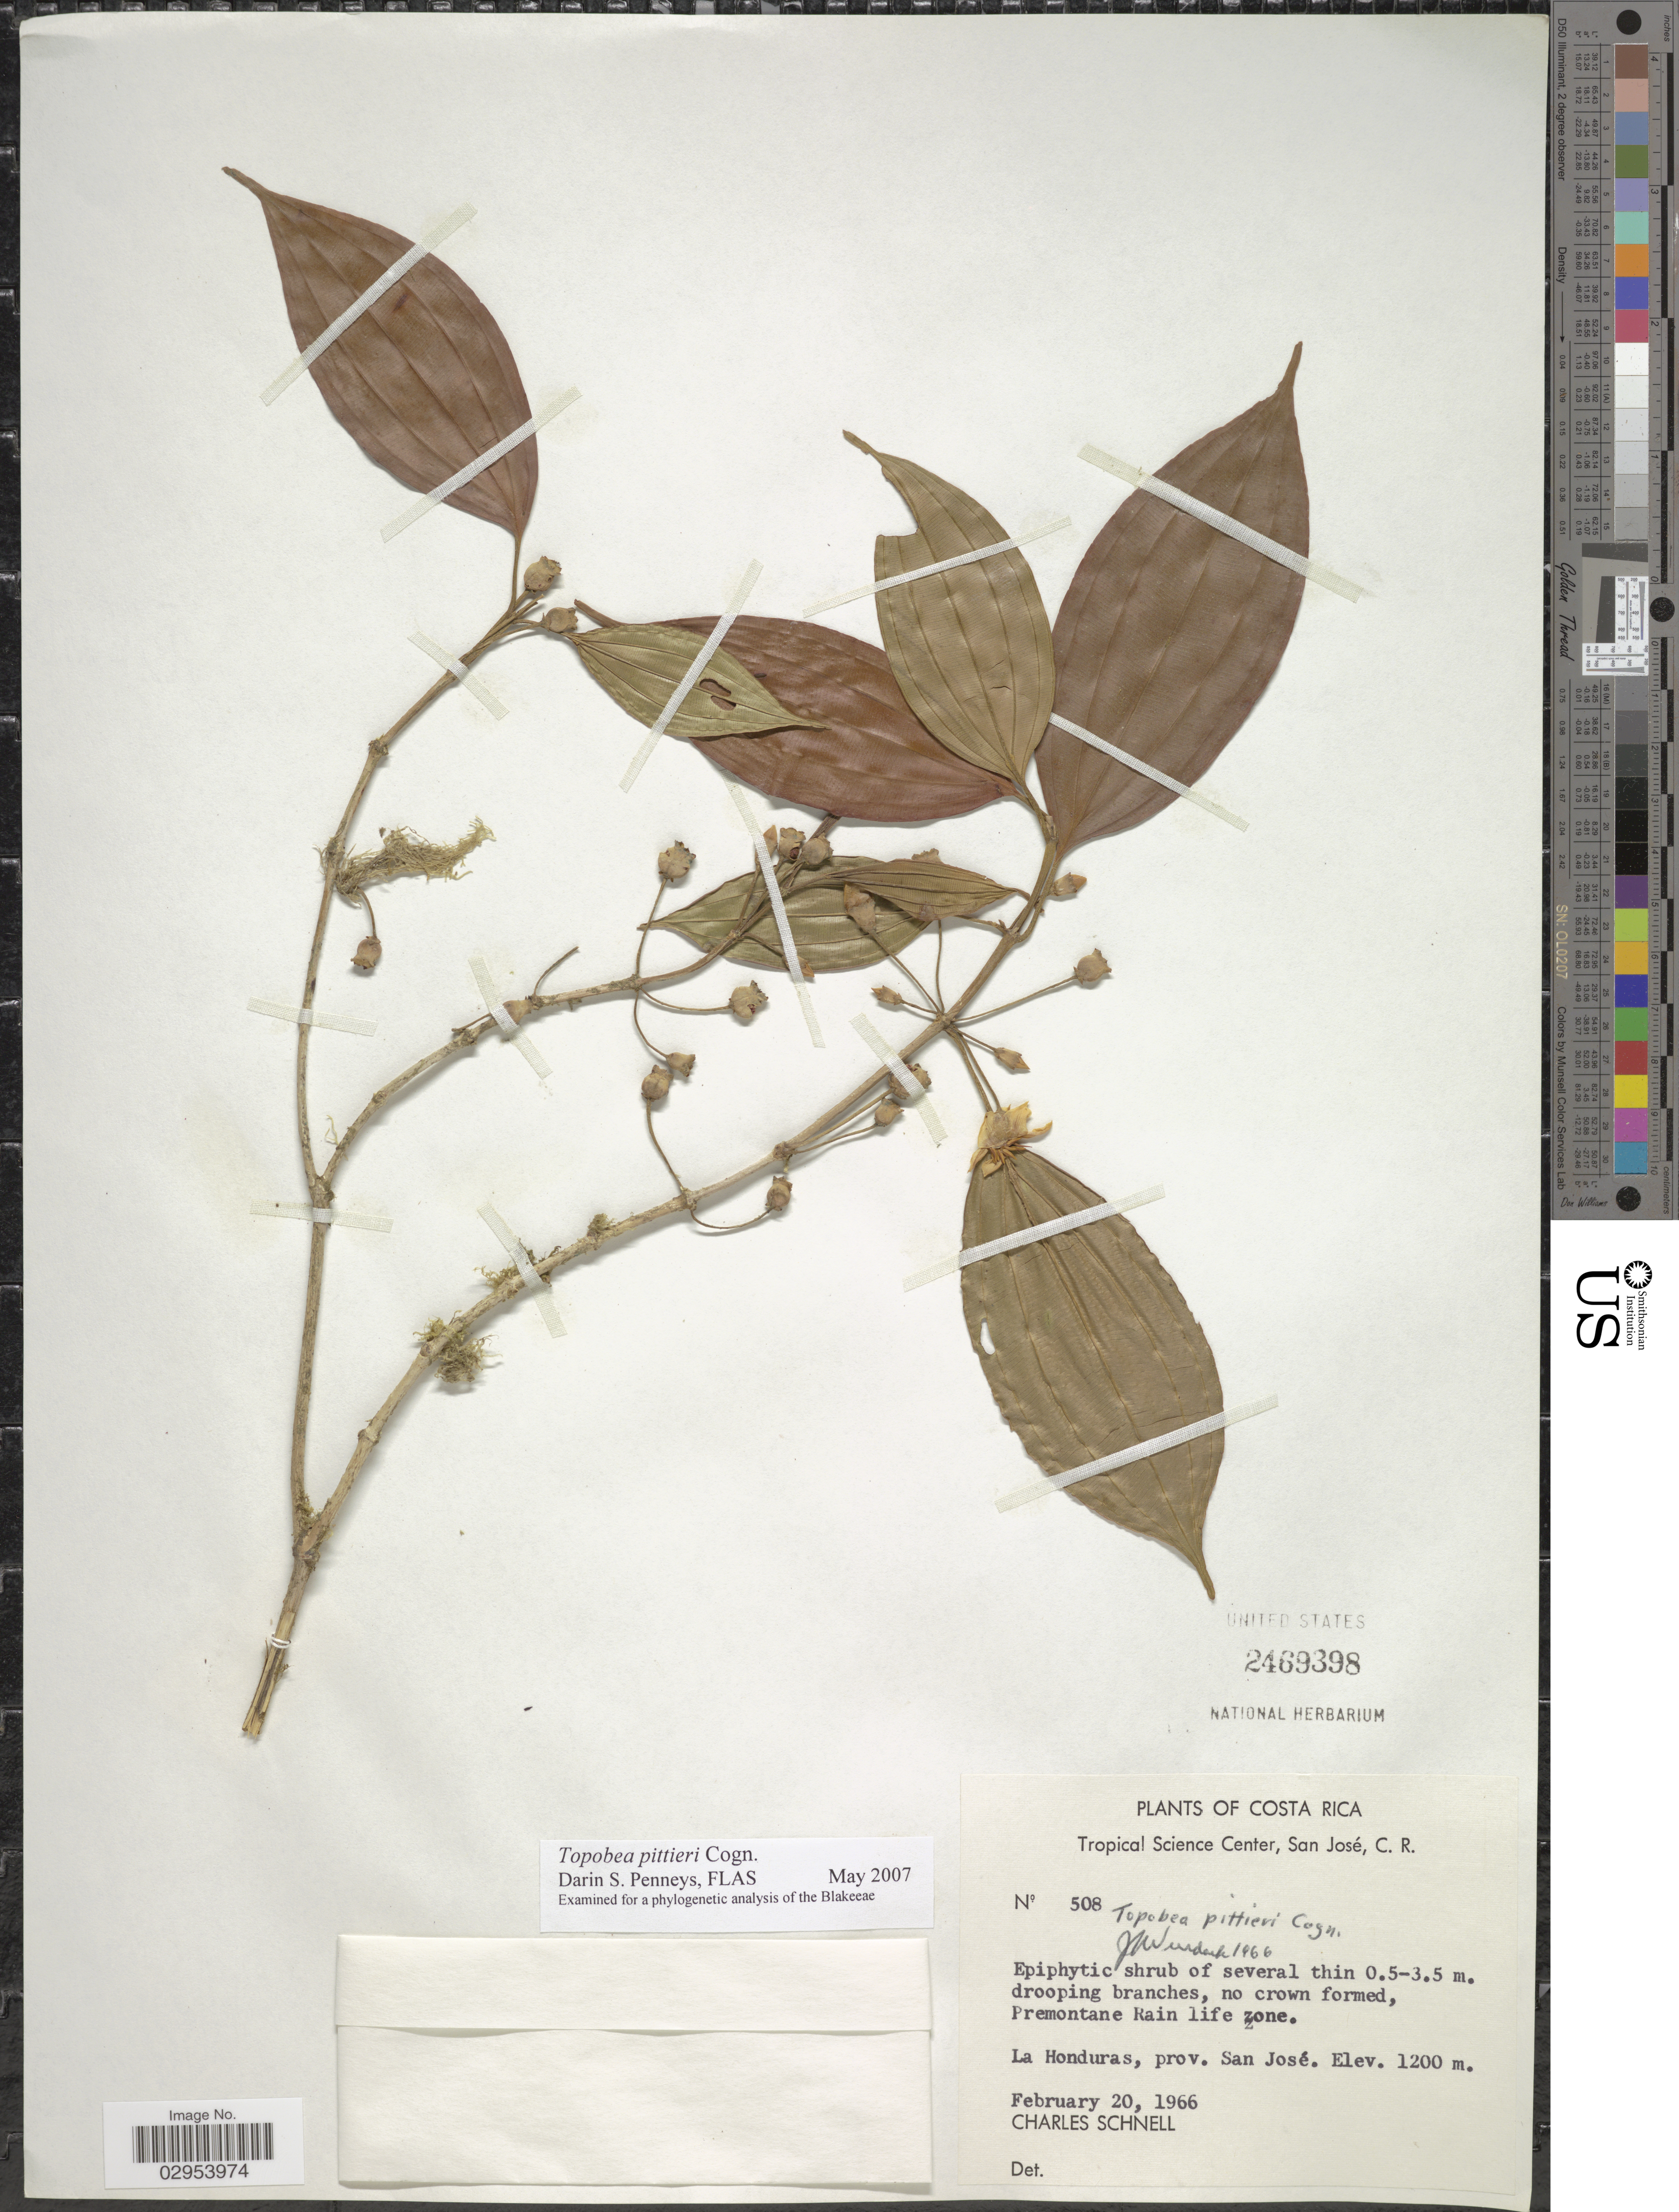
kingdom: Plantae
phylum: Tracheophyta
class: Magnoliopsida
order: Myrtales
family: Melastomataceae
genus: Topobea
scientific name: Topobea pittieri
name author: Cogn.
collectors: C. Schnell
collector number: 508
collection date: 1966-02-20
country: Costa Rica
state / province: San José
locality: Premontane Rain life zone. La Honduras.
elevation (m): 1200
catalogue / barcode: US 2469398